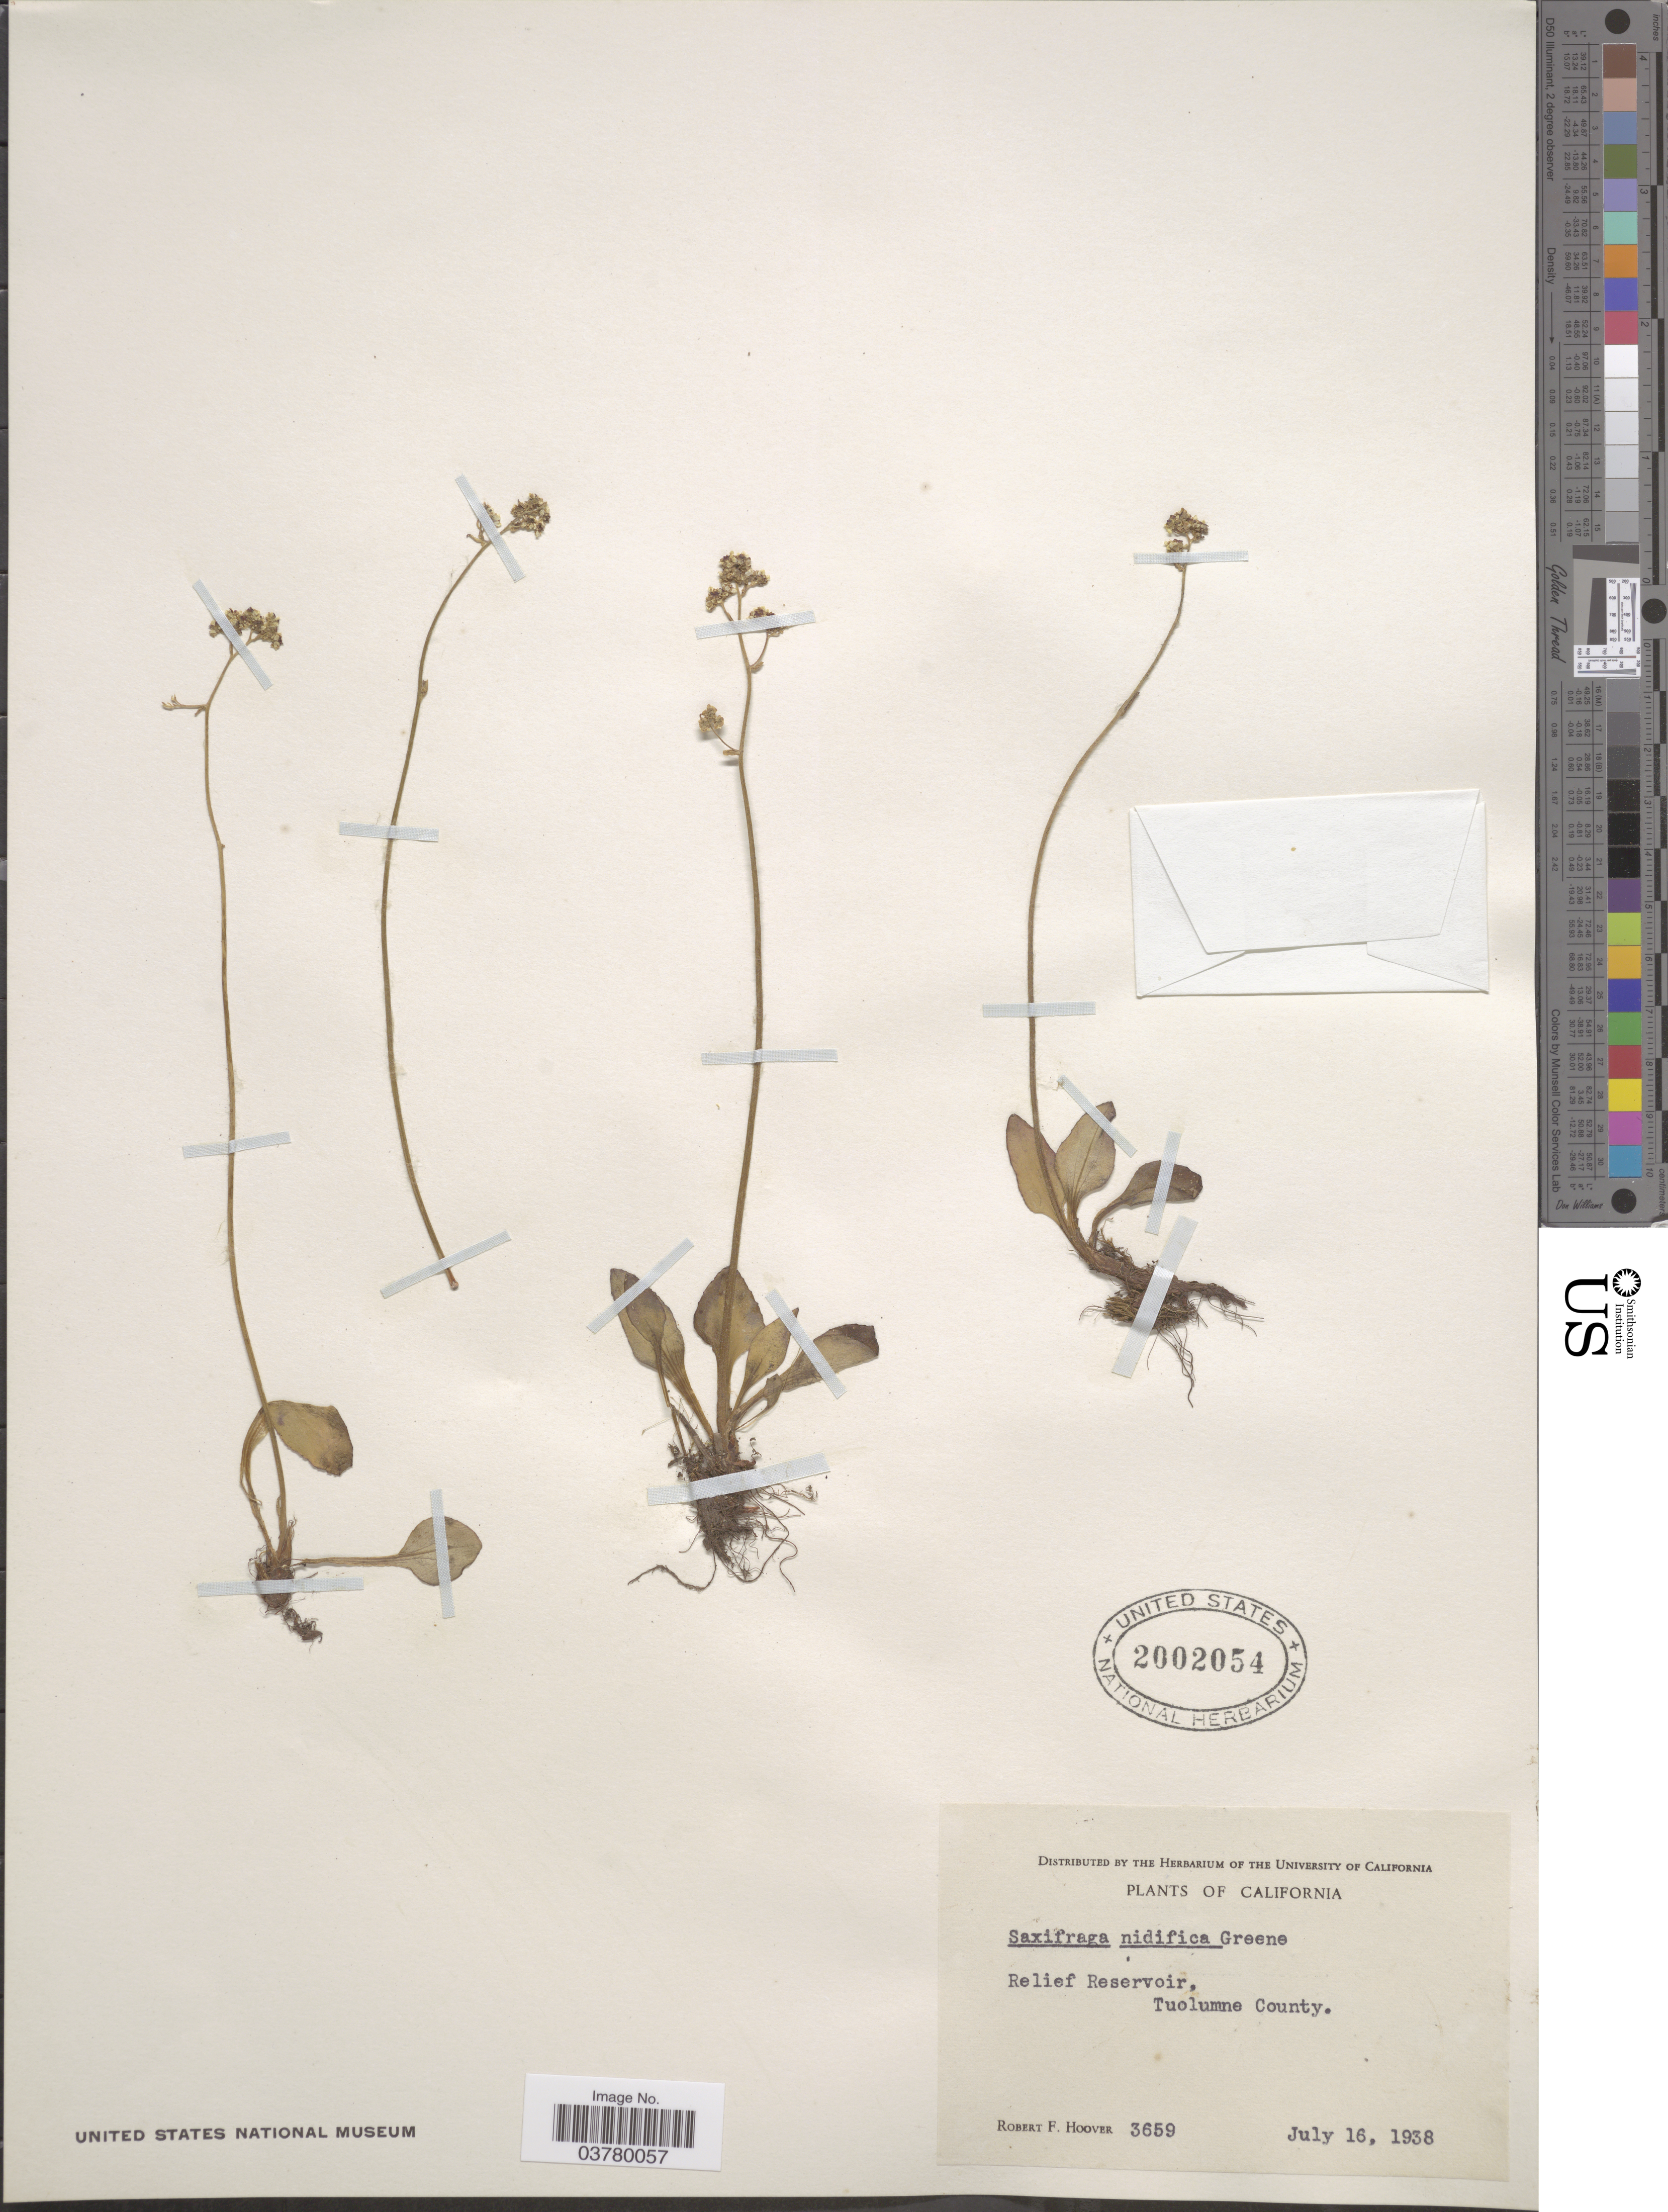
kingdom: Plantae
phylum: Tracheophyta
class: Magnoliopsida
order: Saxifragales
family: Saxifragaceae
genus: Micranthes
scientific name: Micranthes nidifica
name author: (Greene) Small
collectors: R. F. Hoover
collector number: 3659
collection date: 1938-07-16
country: United States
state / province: California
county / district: Tuolumne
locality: Relief Reservoir, Tuolumne County.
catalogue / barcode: US 2002054